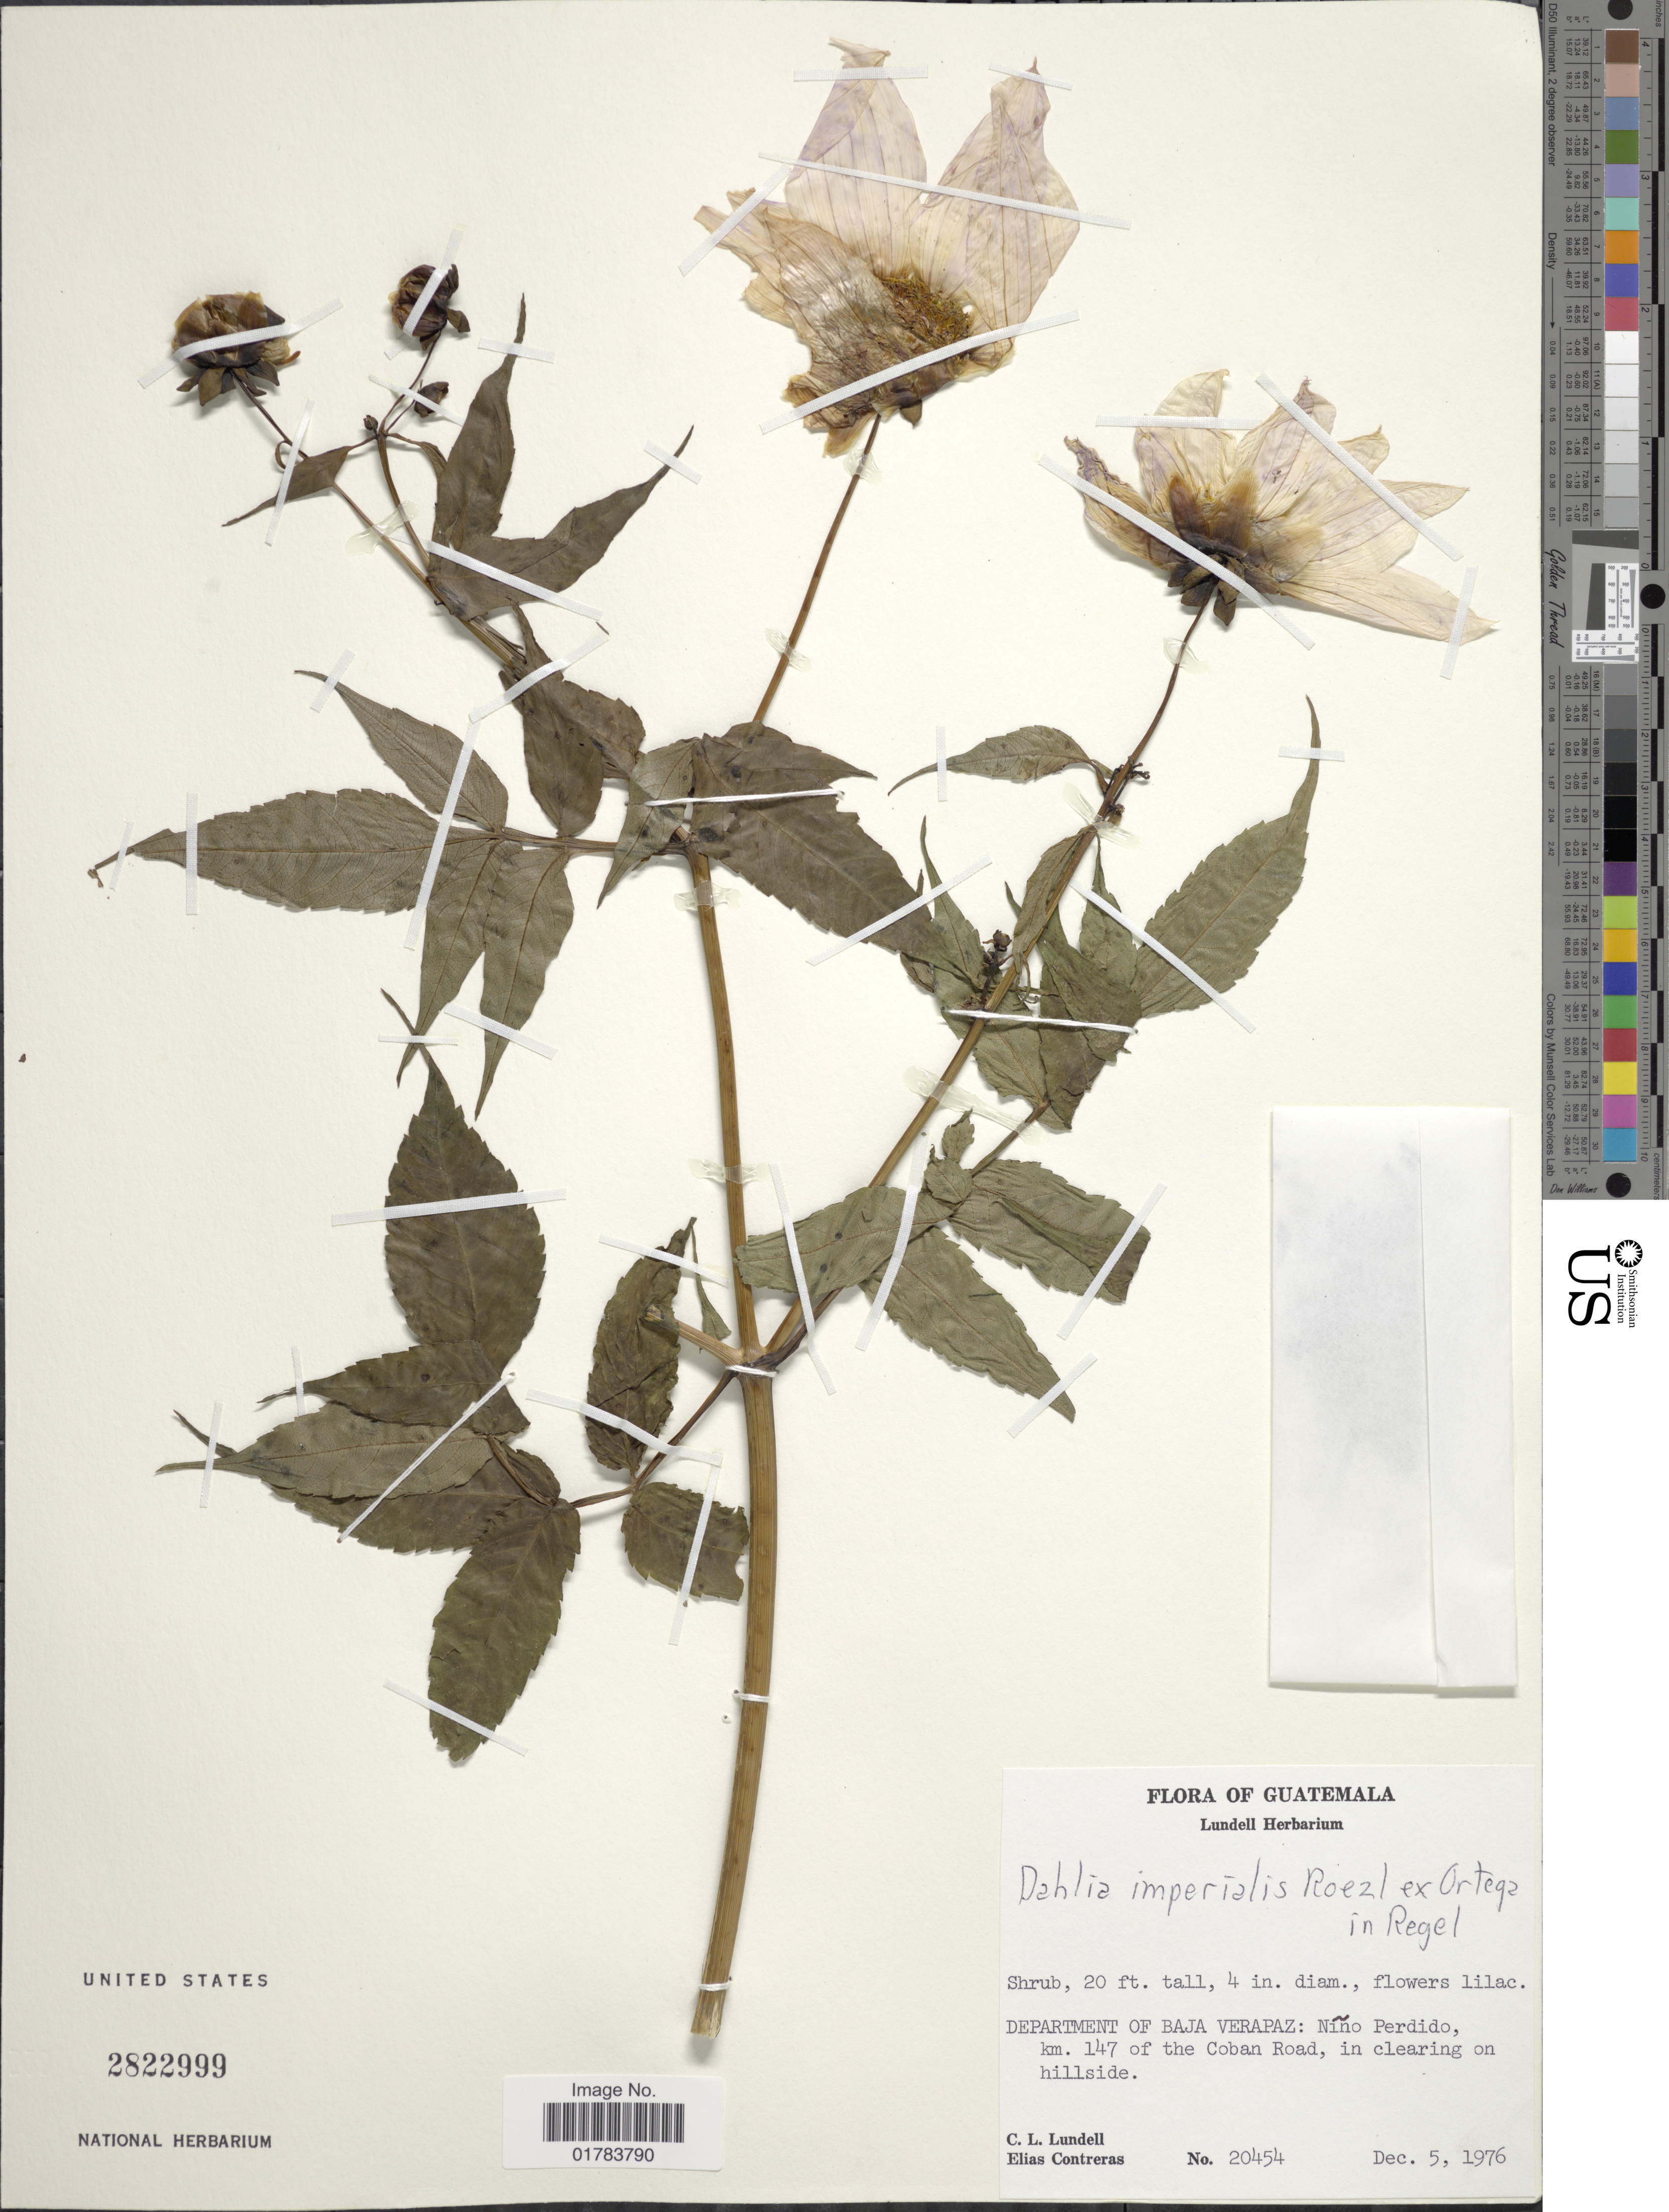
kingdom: Plantae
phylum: Tracheophyta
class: Magnoliopsida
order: Asterales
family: Asteraceae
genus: Dahlia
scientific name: Dahlia imperialis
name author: Roezl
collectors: C. L. Lundell & E. Contreras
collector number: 20454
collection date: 1976-12-05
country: Guatemala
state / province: Baja Verapaz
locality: Nino Perdido, km. 147 of the Coban Road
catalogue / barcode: US 2822999